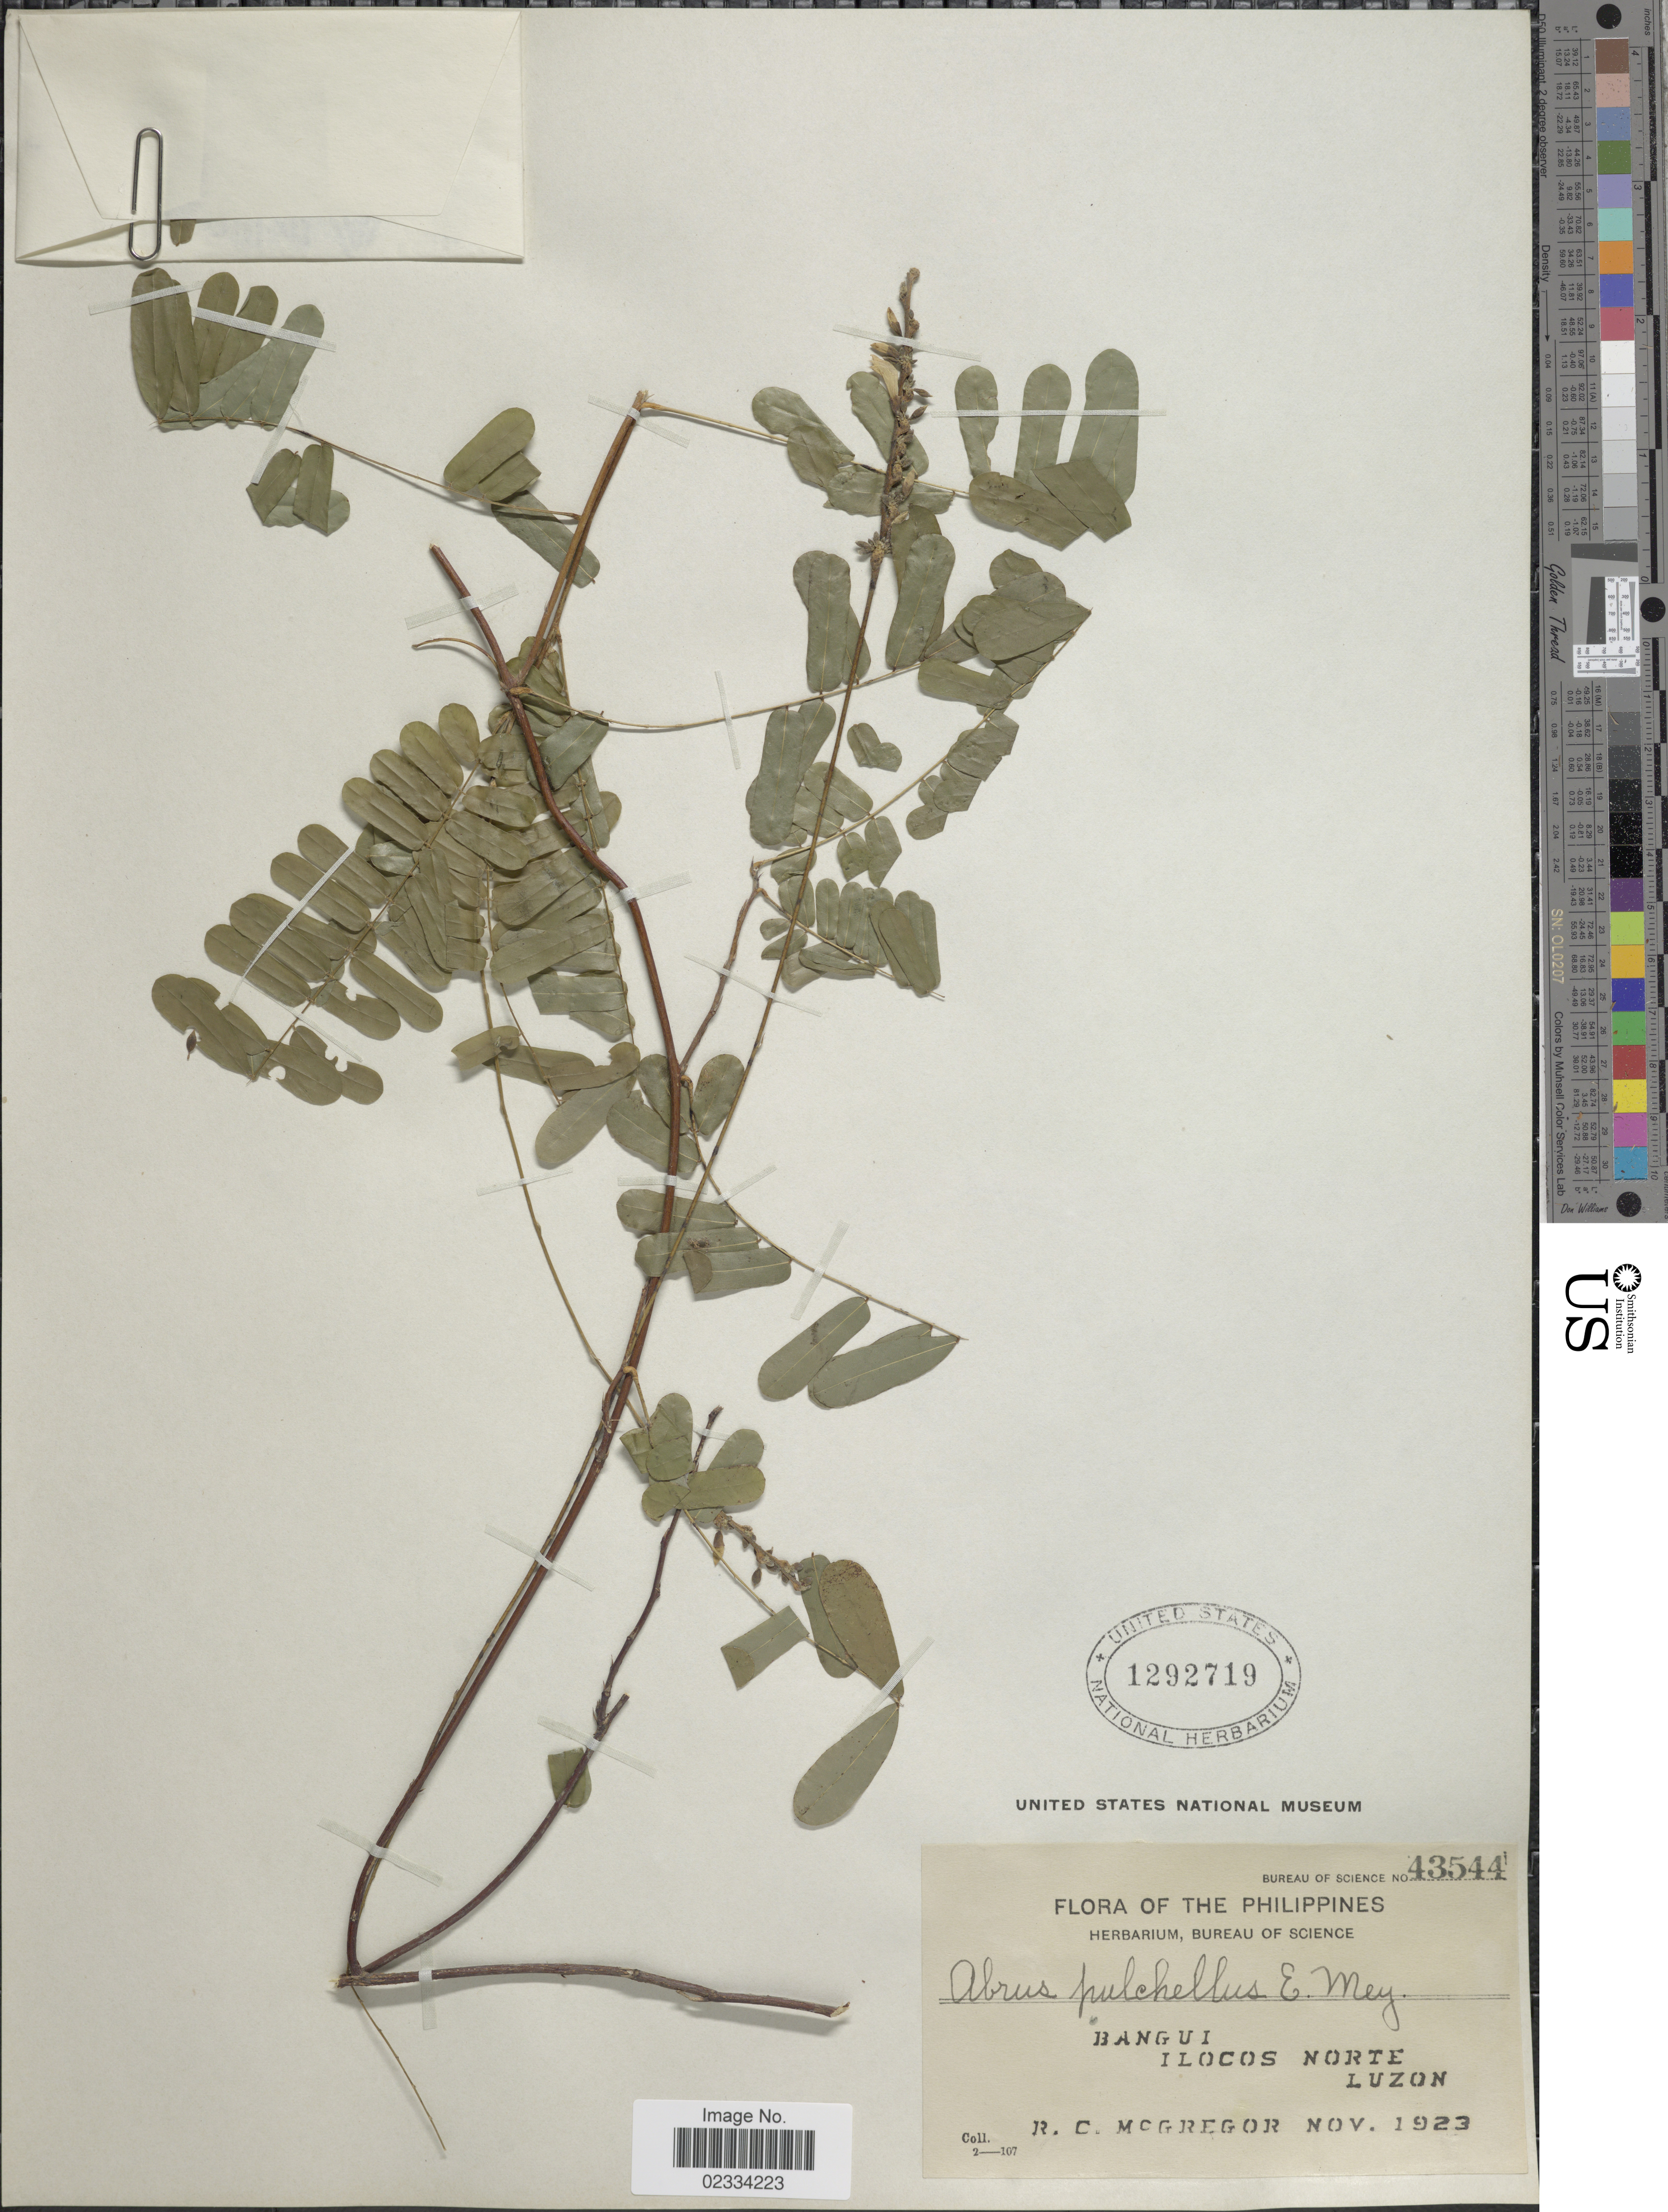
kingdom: Plantae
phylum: Tracheophyta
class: Magnoliopsida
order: Fabales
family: Fabaceae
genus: Abrus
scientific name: Abrus precatorius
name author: L.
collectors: R. C. McGregor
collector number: Bureau of Science 43544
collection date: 1923-11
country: Philippines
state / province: Ilocos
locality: Bangui Ilocos Norte Luzon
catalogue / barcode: US 1292719